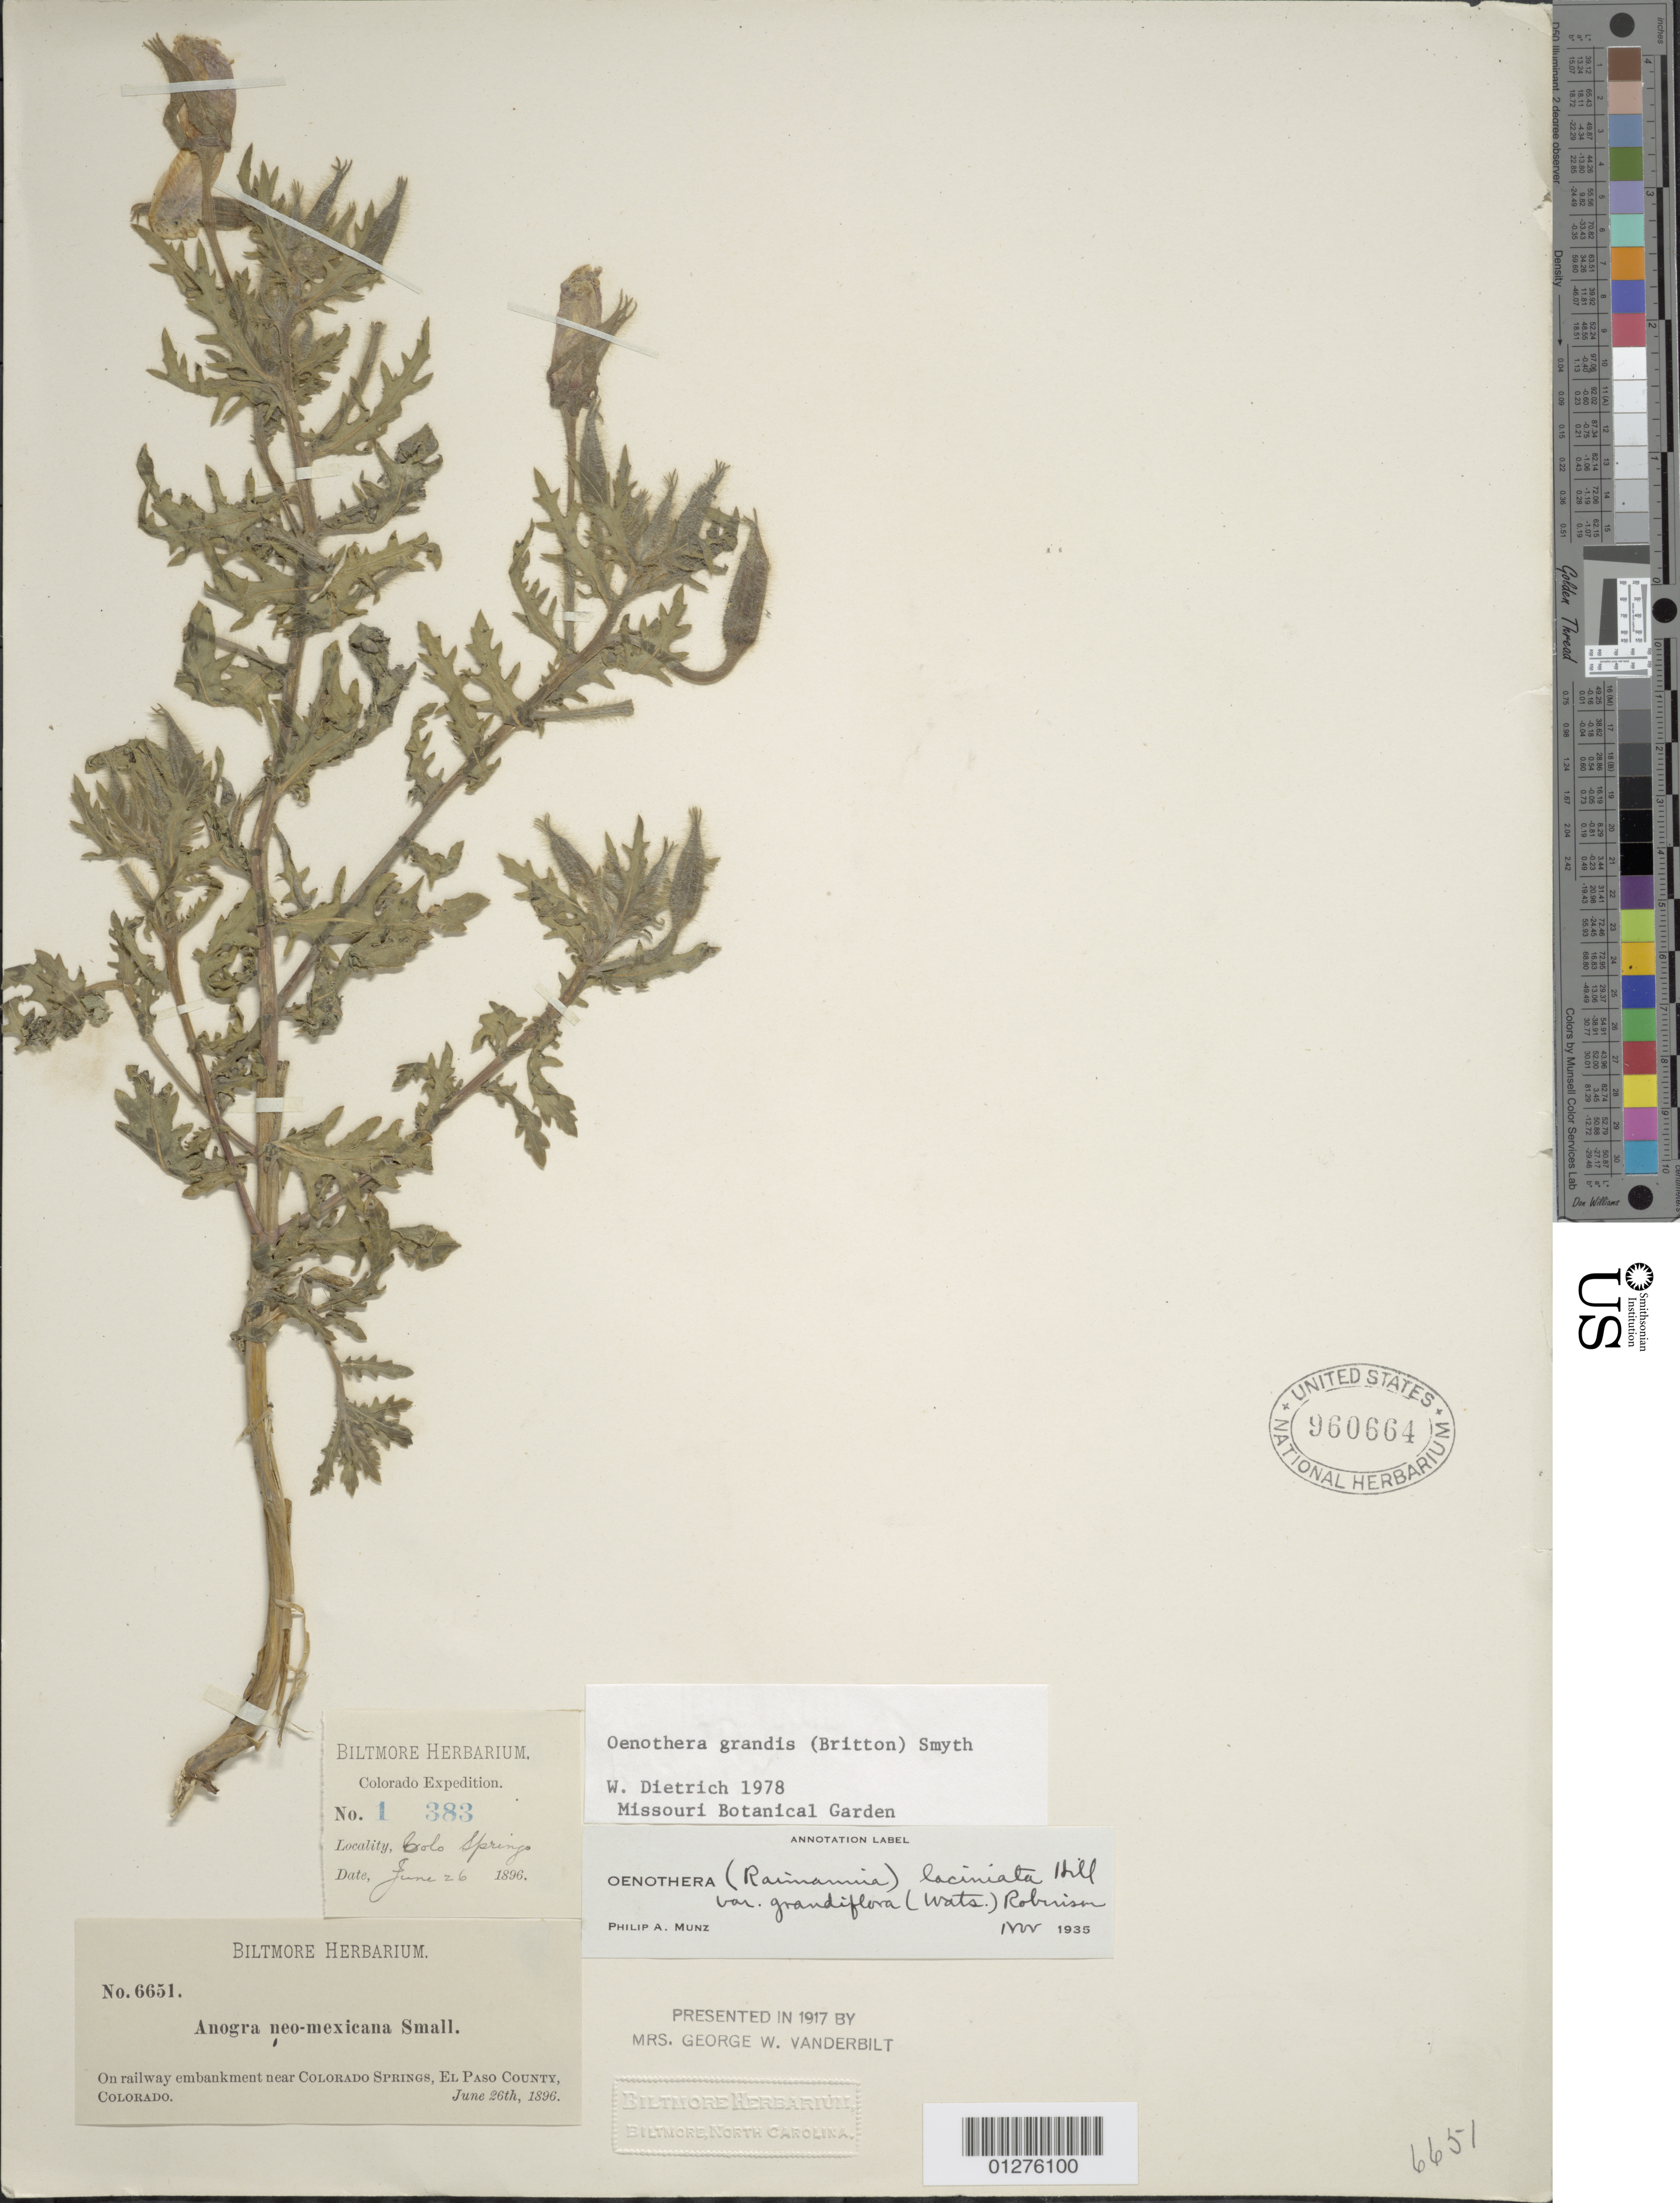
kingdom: Plantae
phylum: Tracheophyta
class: Magnoliopsida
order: Myrtales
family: Onagraceae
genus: Oenothera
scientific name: Oenothera grandis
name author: (Britton) Smyth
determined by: Dietrich, W.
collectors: ex herb. Biltmore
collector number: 1 383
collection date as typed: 26 Jun 1896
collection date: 1896-06-26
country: United States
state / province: Colorado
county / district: El Paso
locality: Near Colorado Springs.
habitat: On railway embankment.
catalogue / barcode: US 960664